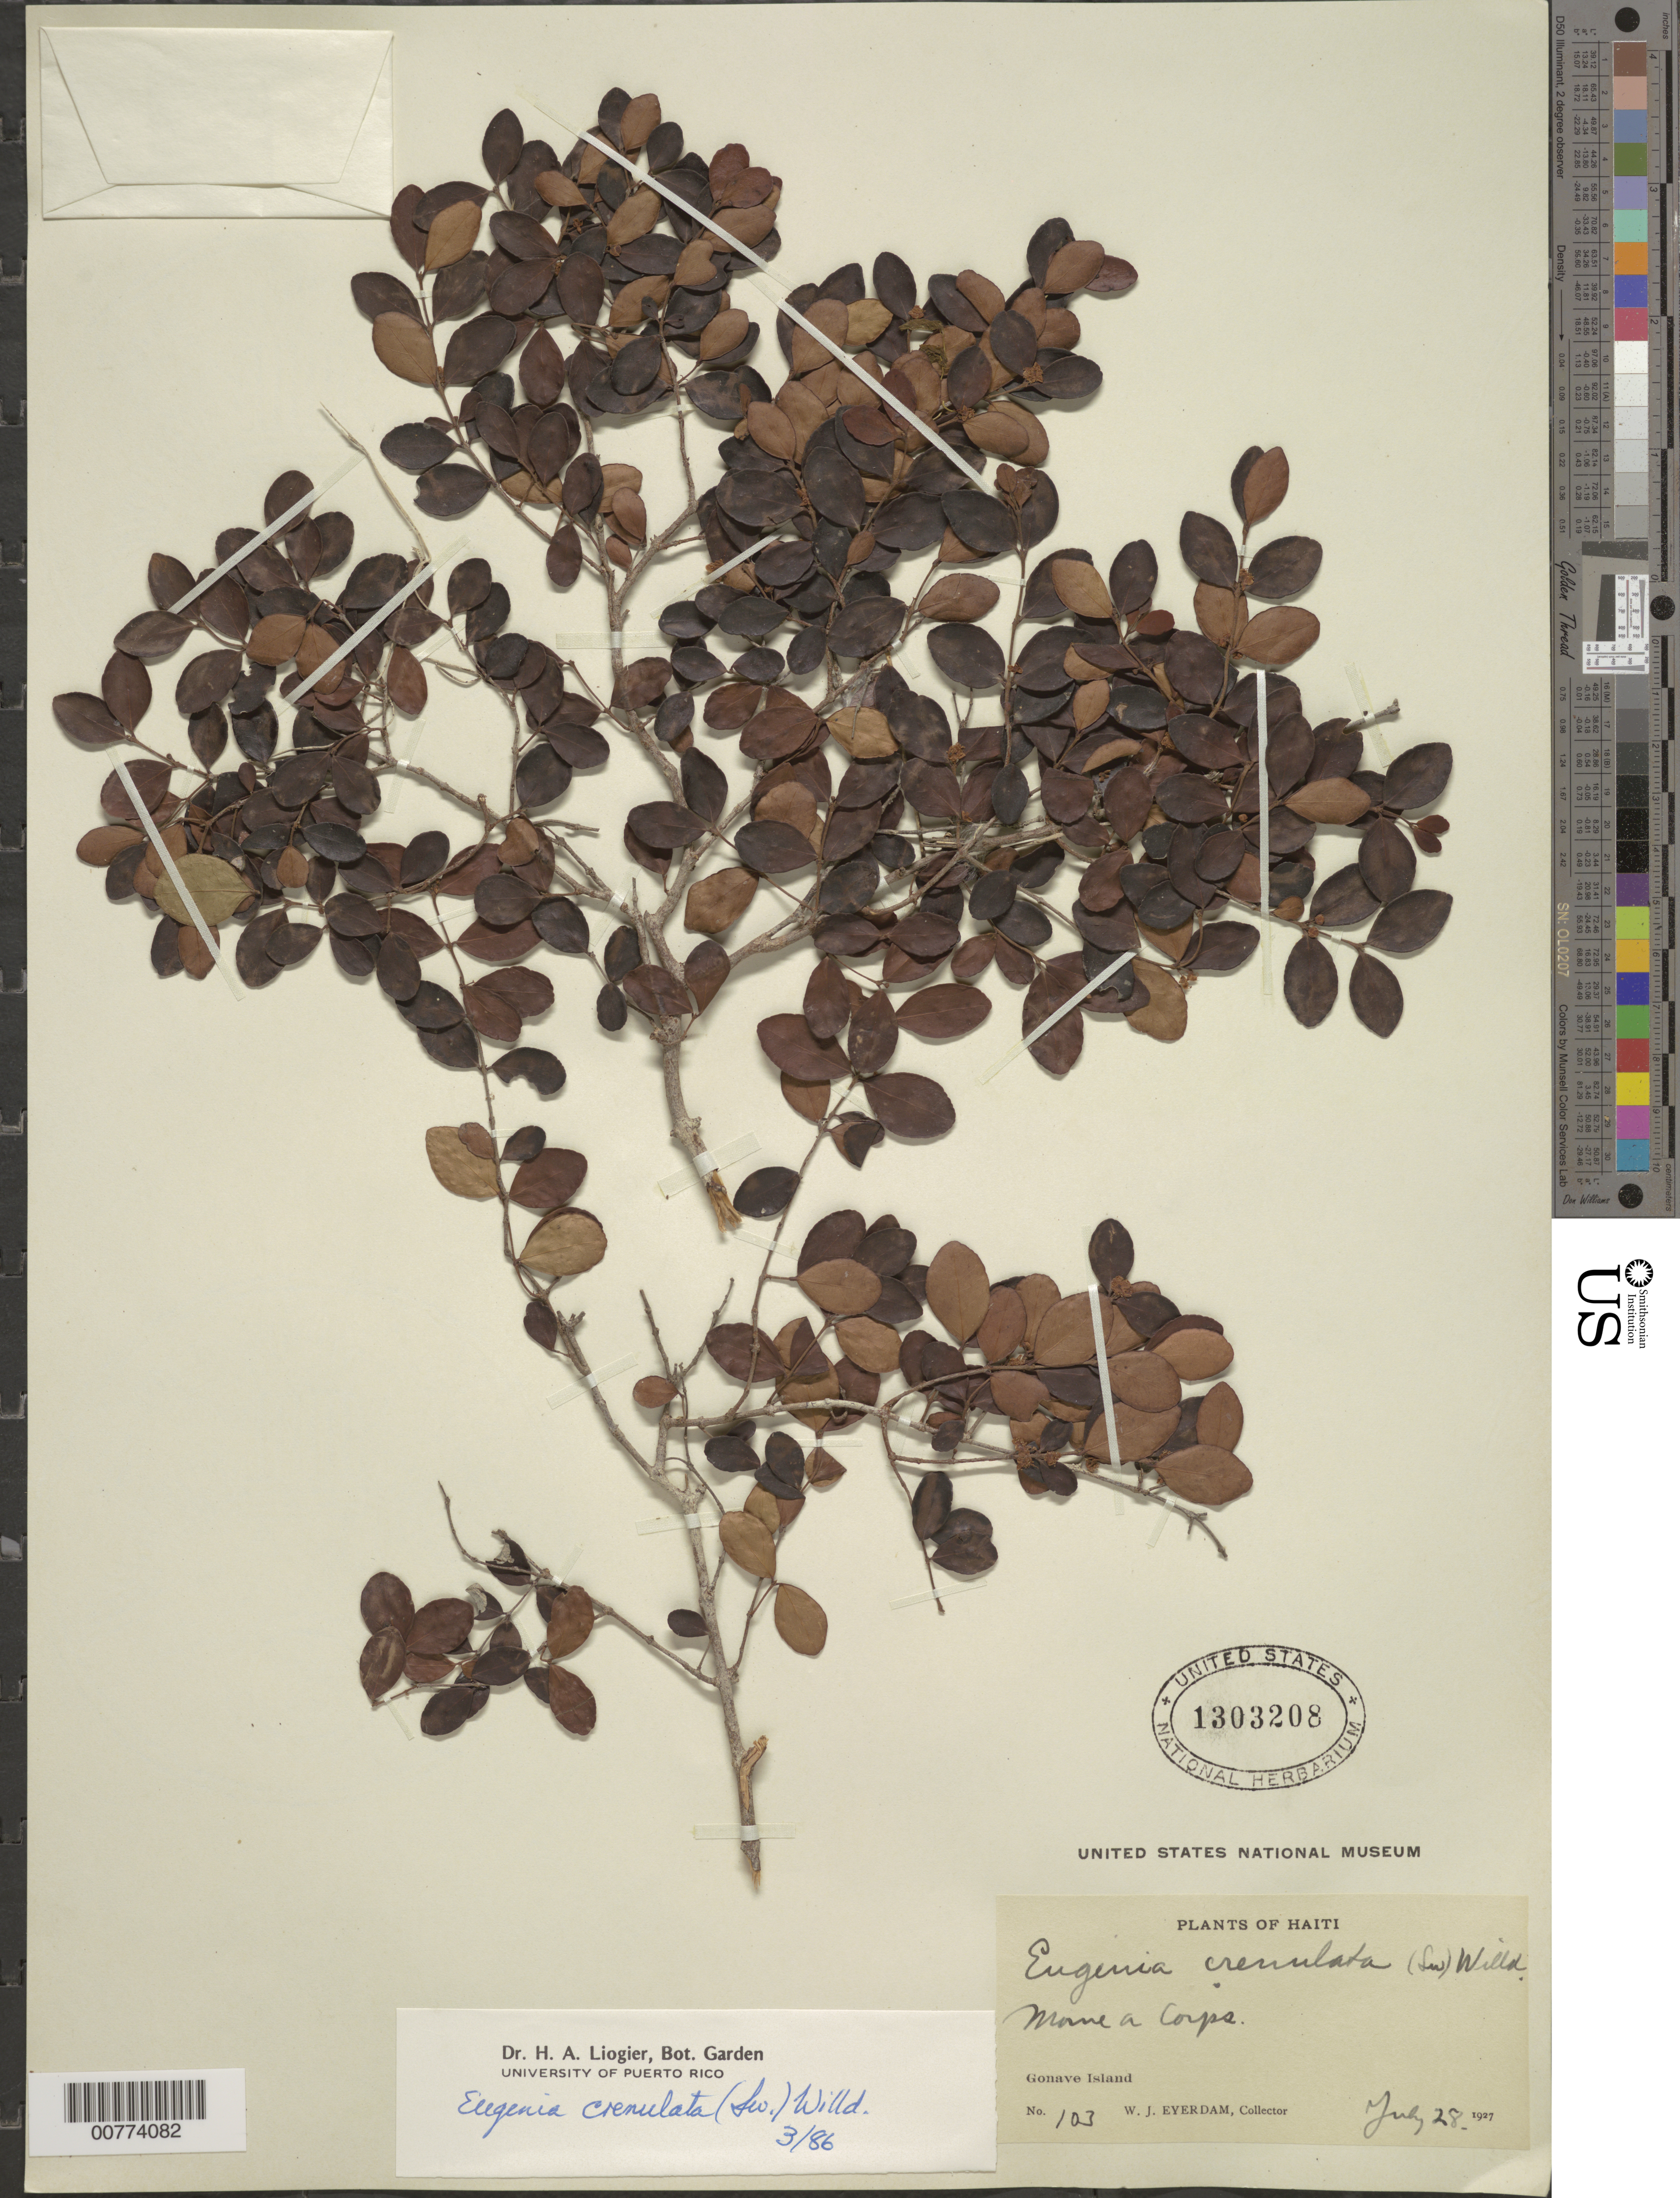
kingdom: Plantae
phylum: Tracheophyta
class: Magnoliopsida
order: Myrtales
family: Myrtaceae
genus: Eugenia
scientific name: Eugenia crenulata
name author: (Sw.) Willd.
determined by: Liogier, Alain H.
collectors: W. J. Eyerdam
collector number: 103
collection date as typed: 28 Jul 1927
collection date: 1927-07-28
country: Haiti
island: Hispaniola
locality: Gonave Island, Morne a Corps.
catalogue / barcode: US 1303208